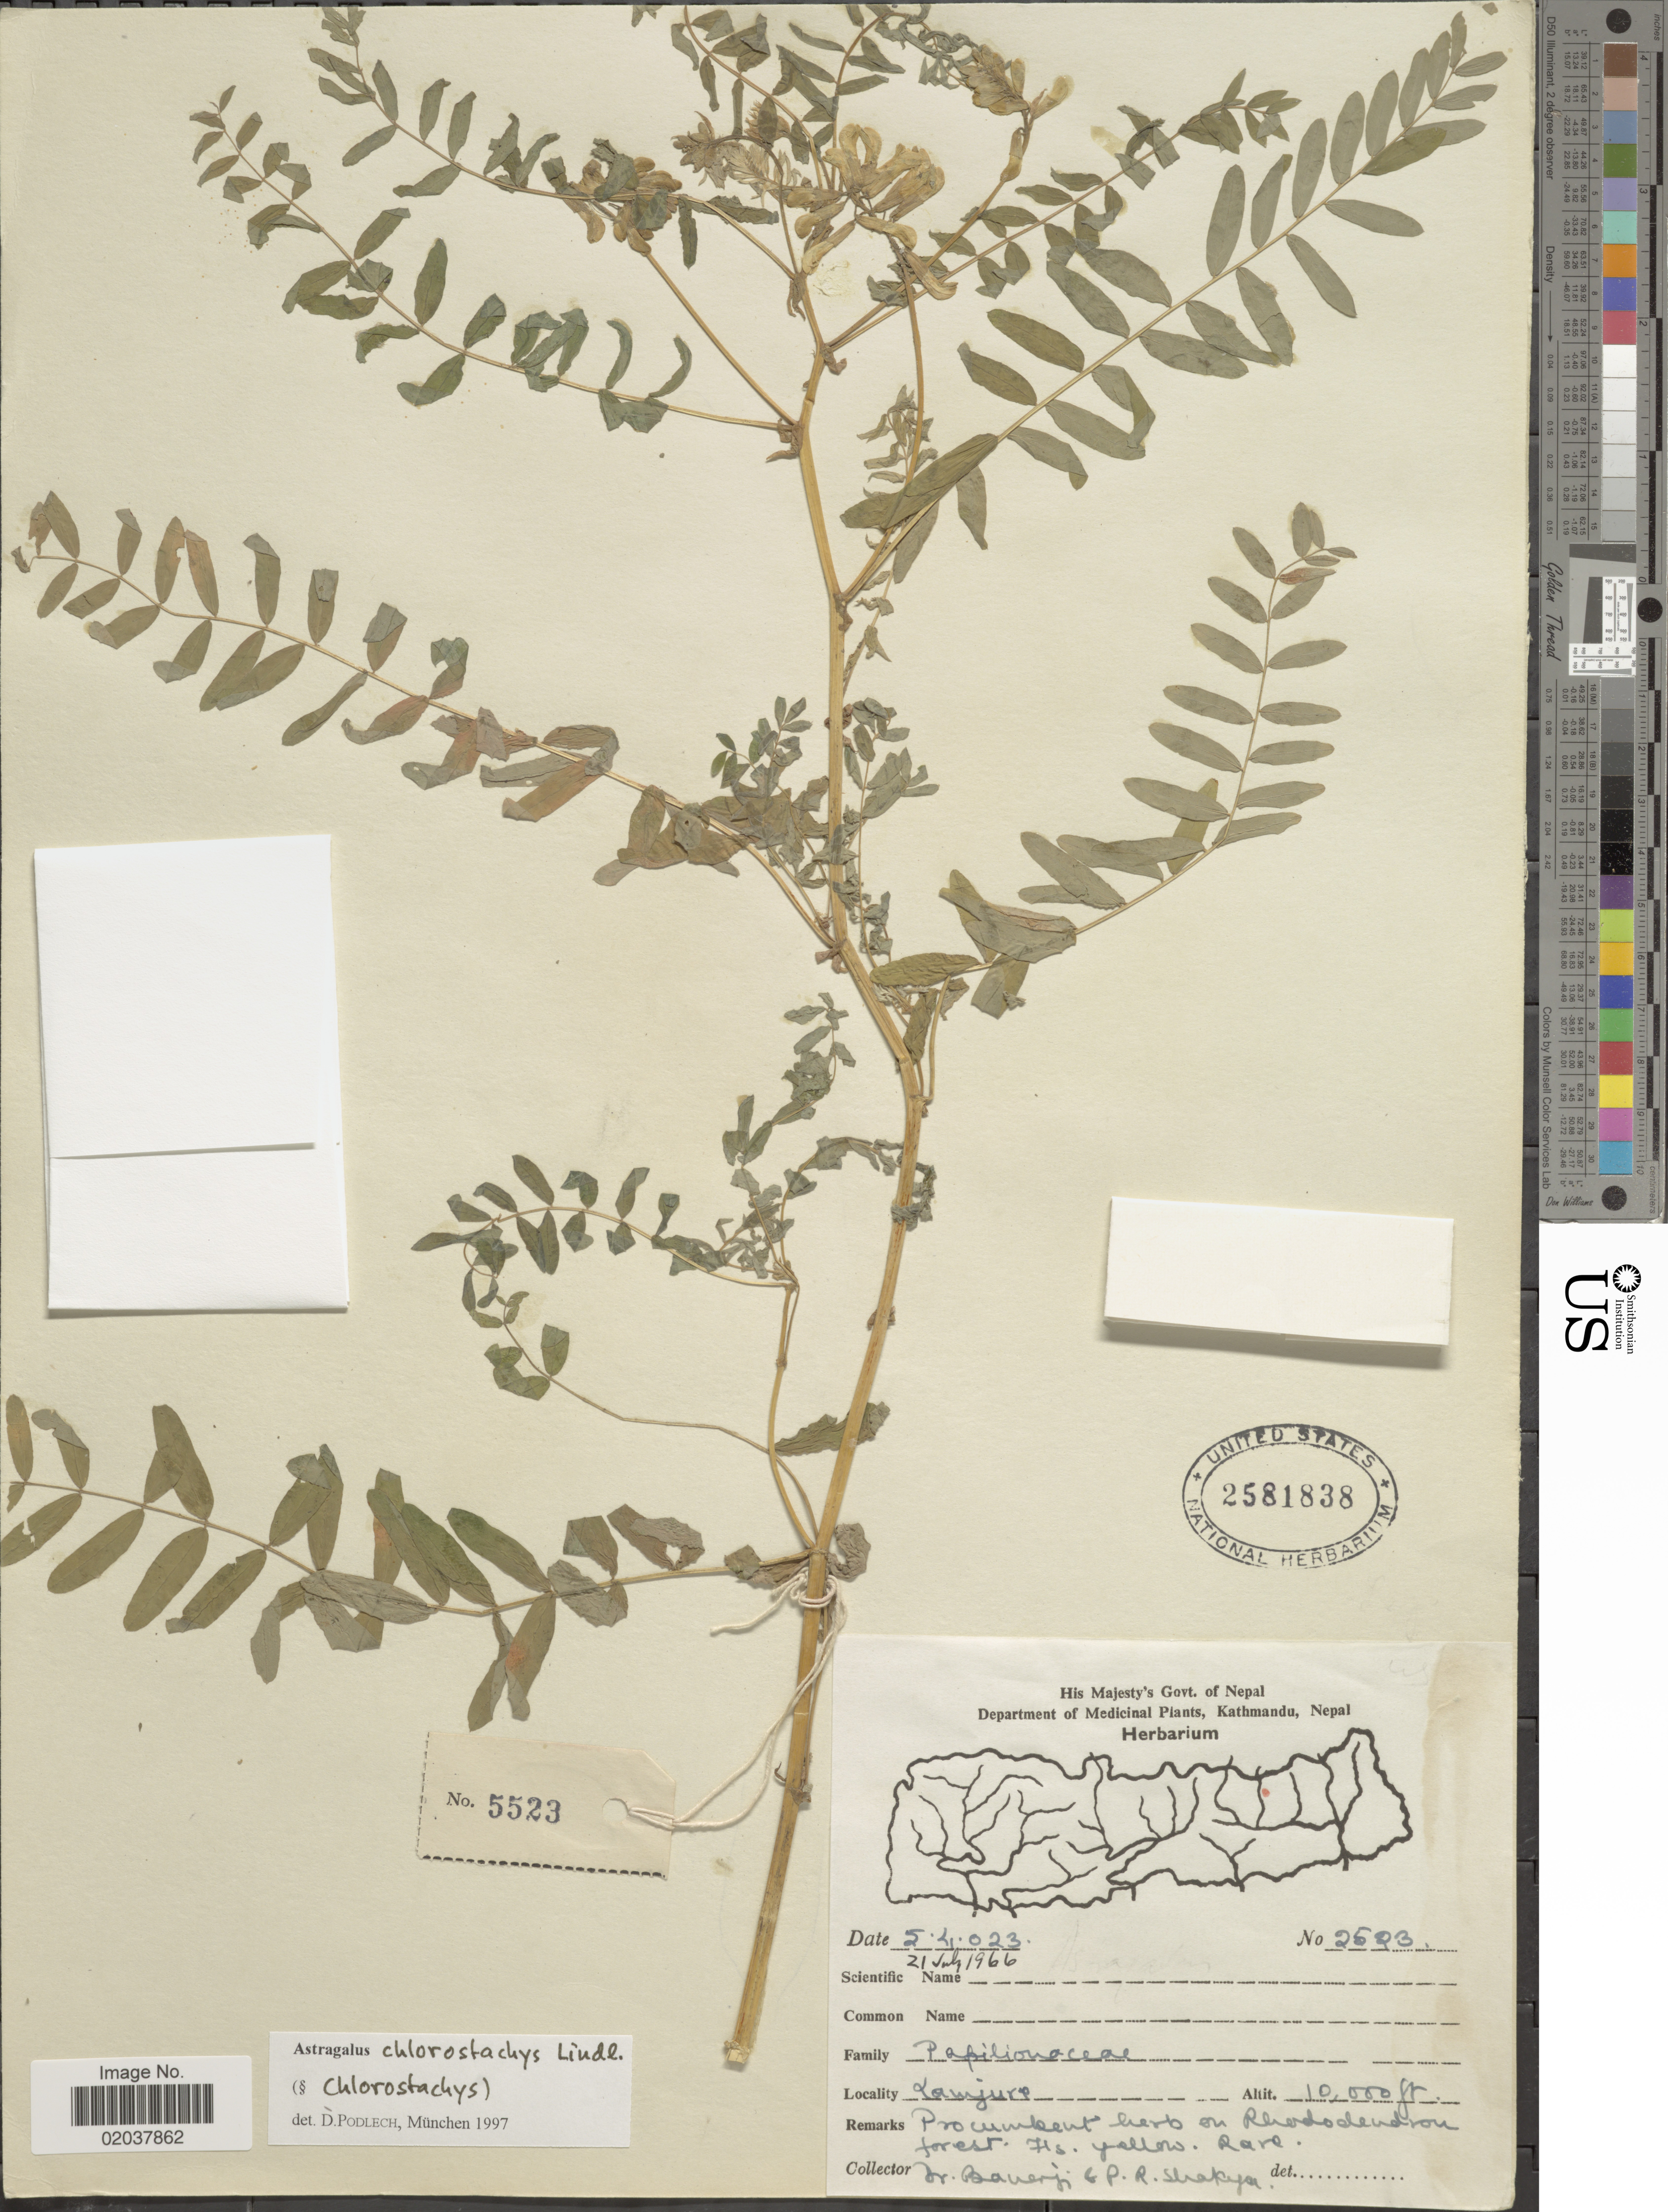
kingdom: Plantae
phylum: Tracheophyta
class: Magnoliopsida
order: Fabales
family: Fabaceae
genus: Astragalus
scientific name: Astragalus chlorostachys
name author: Lindl.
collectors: -. Banerji & P. Shakya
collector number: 2503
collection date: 1966-07-21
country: Nepal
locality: Lamjure [interpreted]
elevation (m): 3048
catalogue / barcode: US 581838